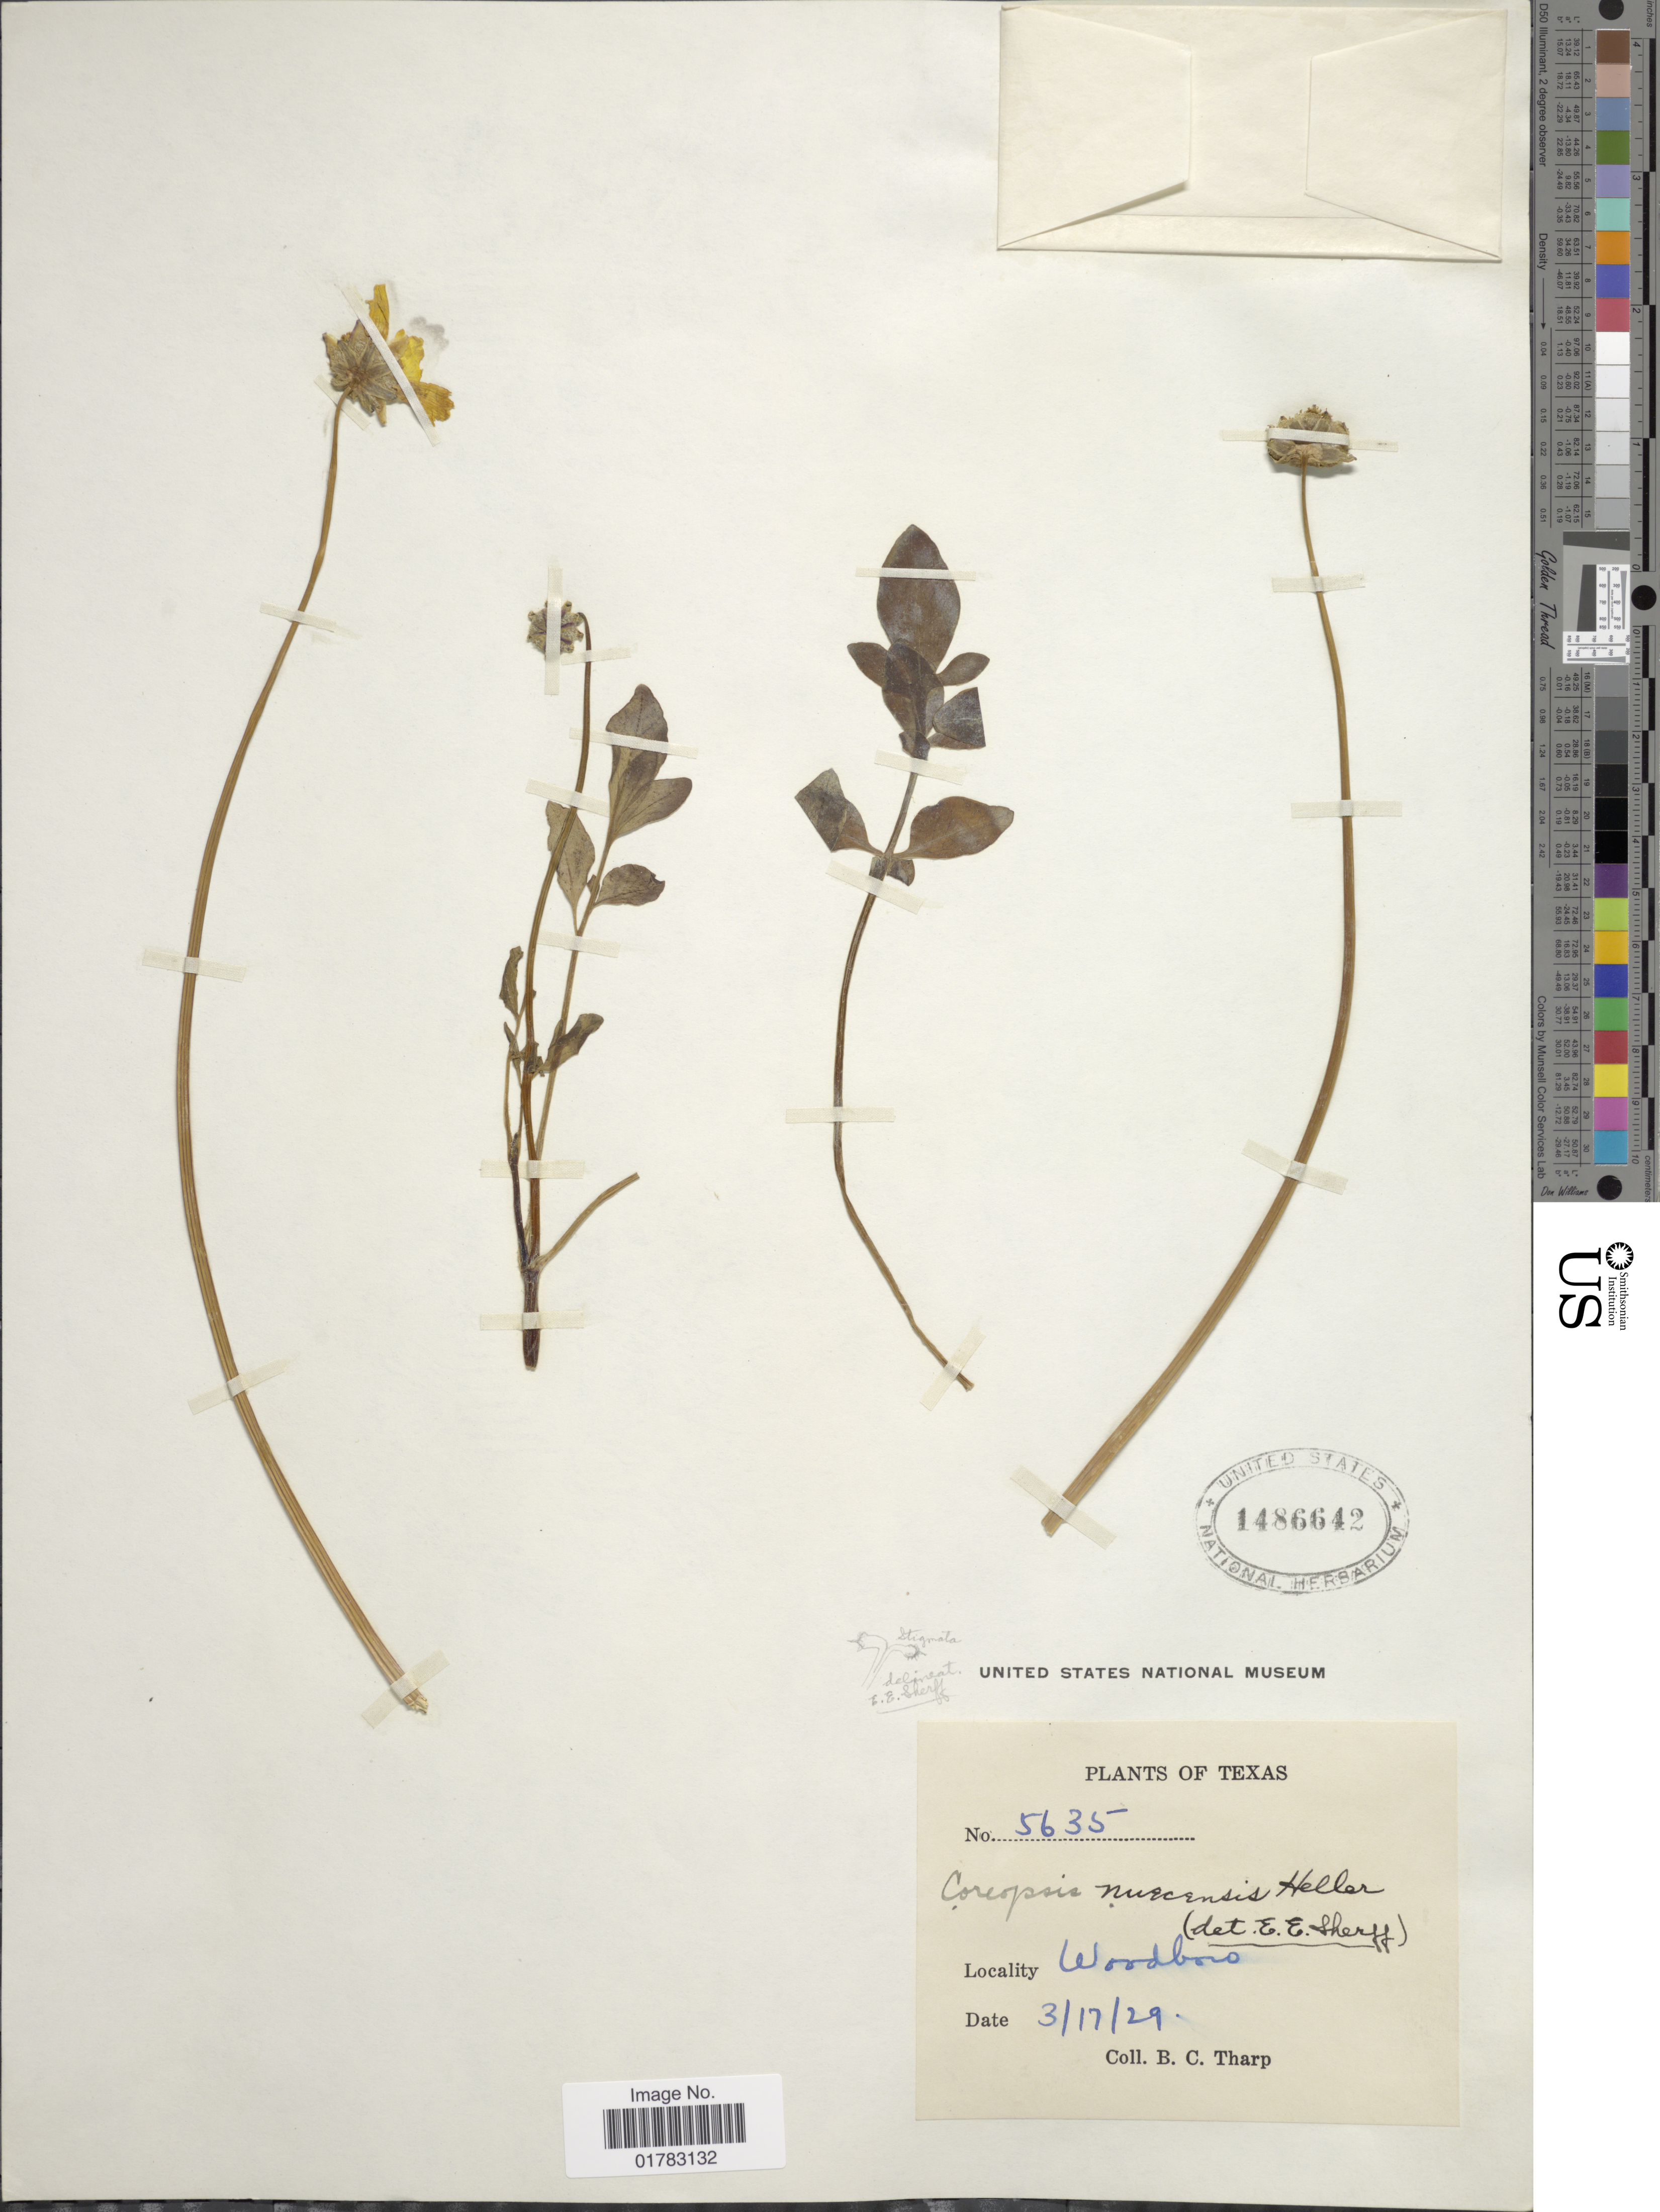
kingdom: Plantae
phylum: Tracheophyta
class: Magnoliopsida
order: Asterales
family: Asteraceae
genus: Coreopsis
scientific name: Coreopsis nuecensis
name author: A. Heller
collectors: B. C. Tharp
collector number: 5635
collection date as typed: Transcribed d/m/y: 17/3/29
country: United States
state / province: Texas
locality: Woodboro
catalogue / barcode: US 1486642